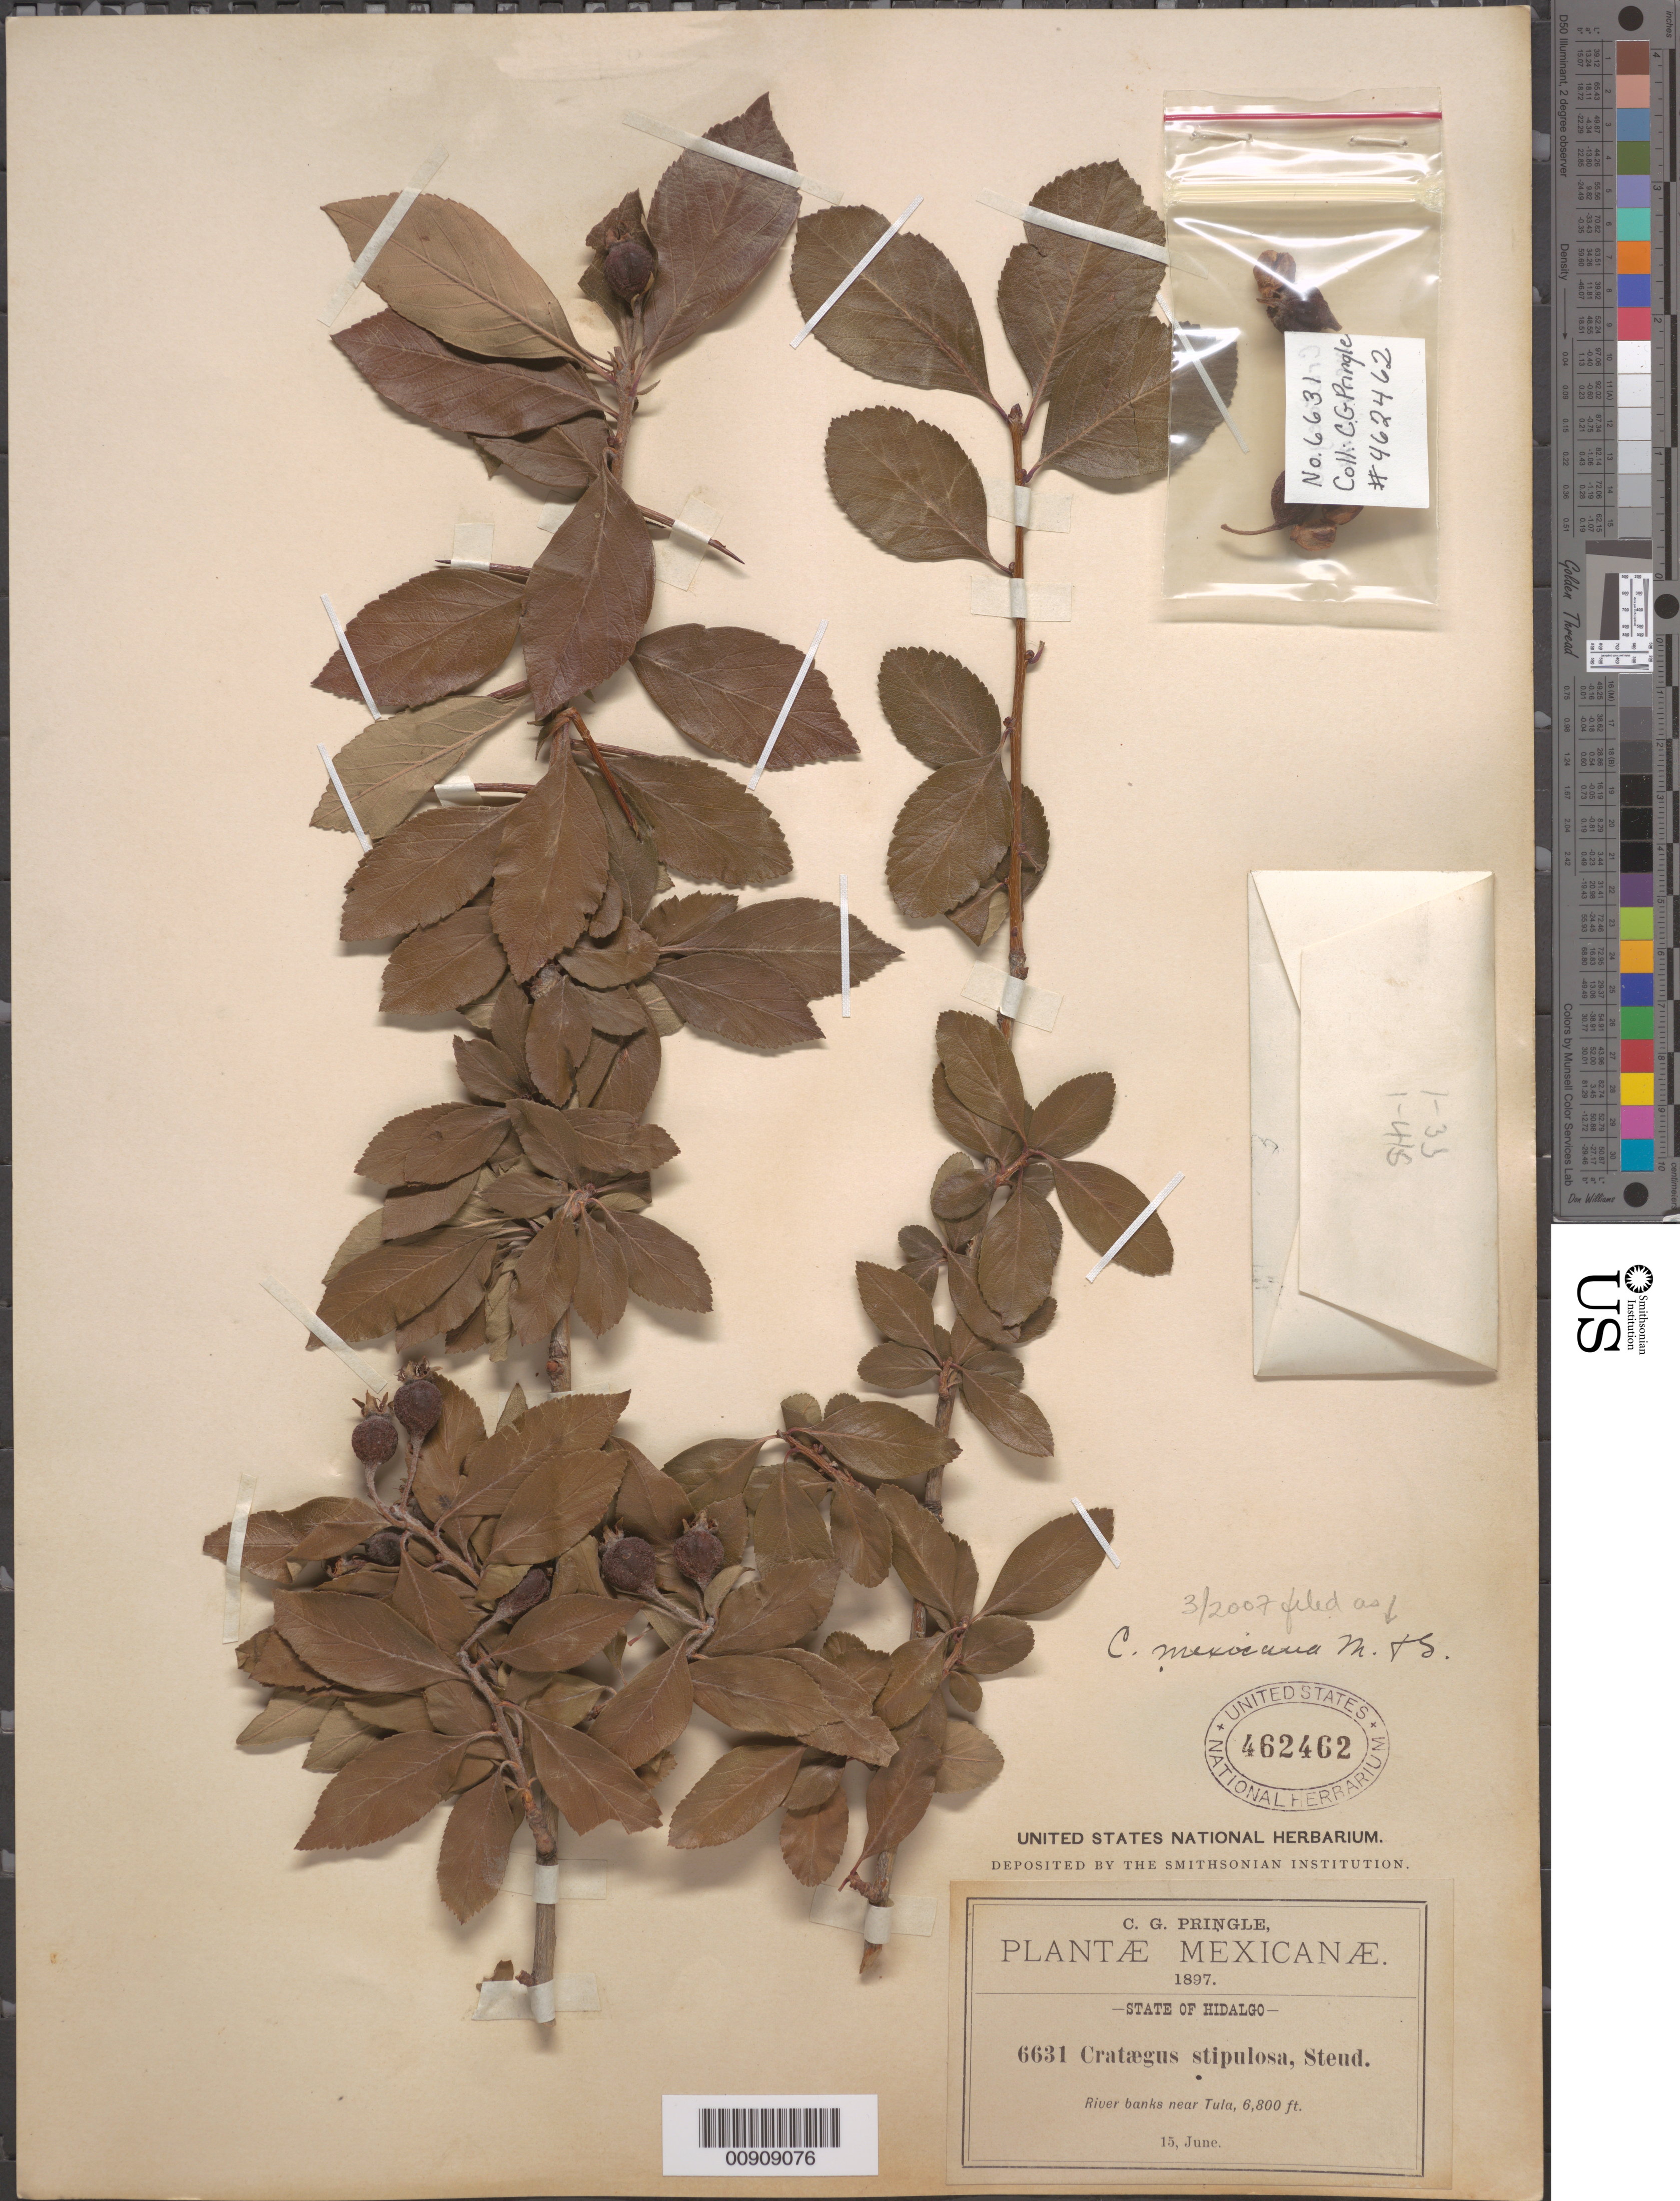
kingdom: Plantae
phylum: Tracheophyta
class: Magnoliopsida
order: Rosales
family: Rosaceae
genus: Crataegus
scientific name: Crataegus mexicana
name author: Moc. & Sessé ex DC.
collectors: C. G. Pringle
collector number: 6631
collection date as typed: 15 Jun 1897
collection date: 1897-06-15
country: Mexico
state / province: Hidalgo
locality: Near Tula, State of Hidalgo.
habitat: River banks.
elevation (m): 2073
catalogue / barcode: US 462462